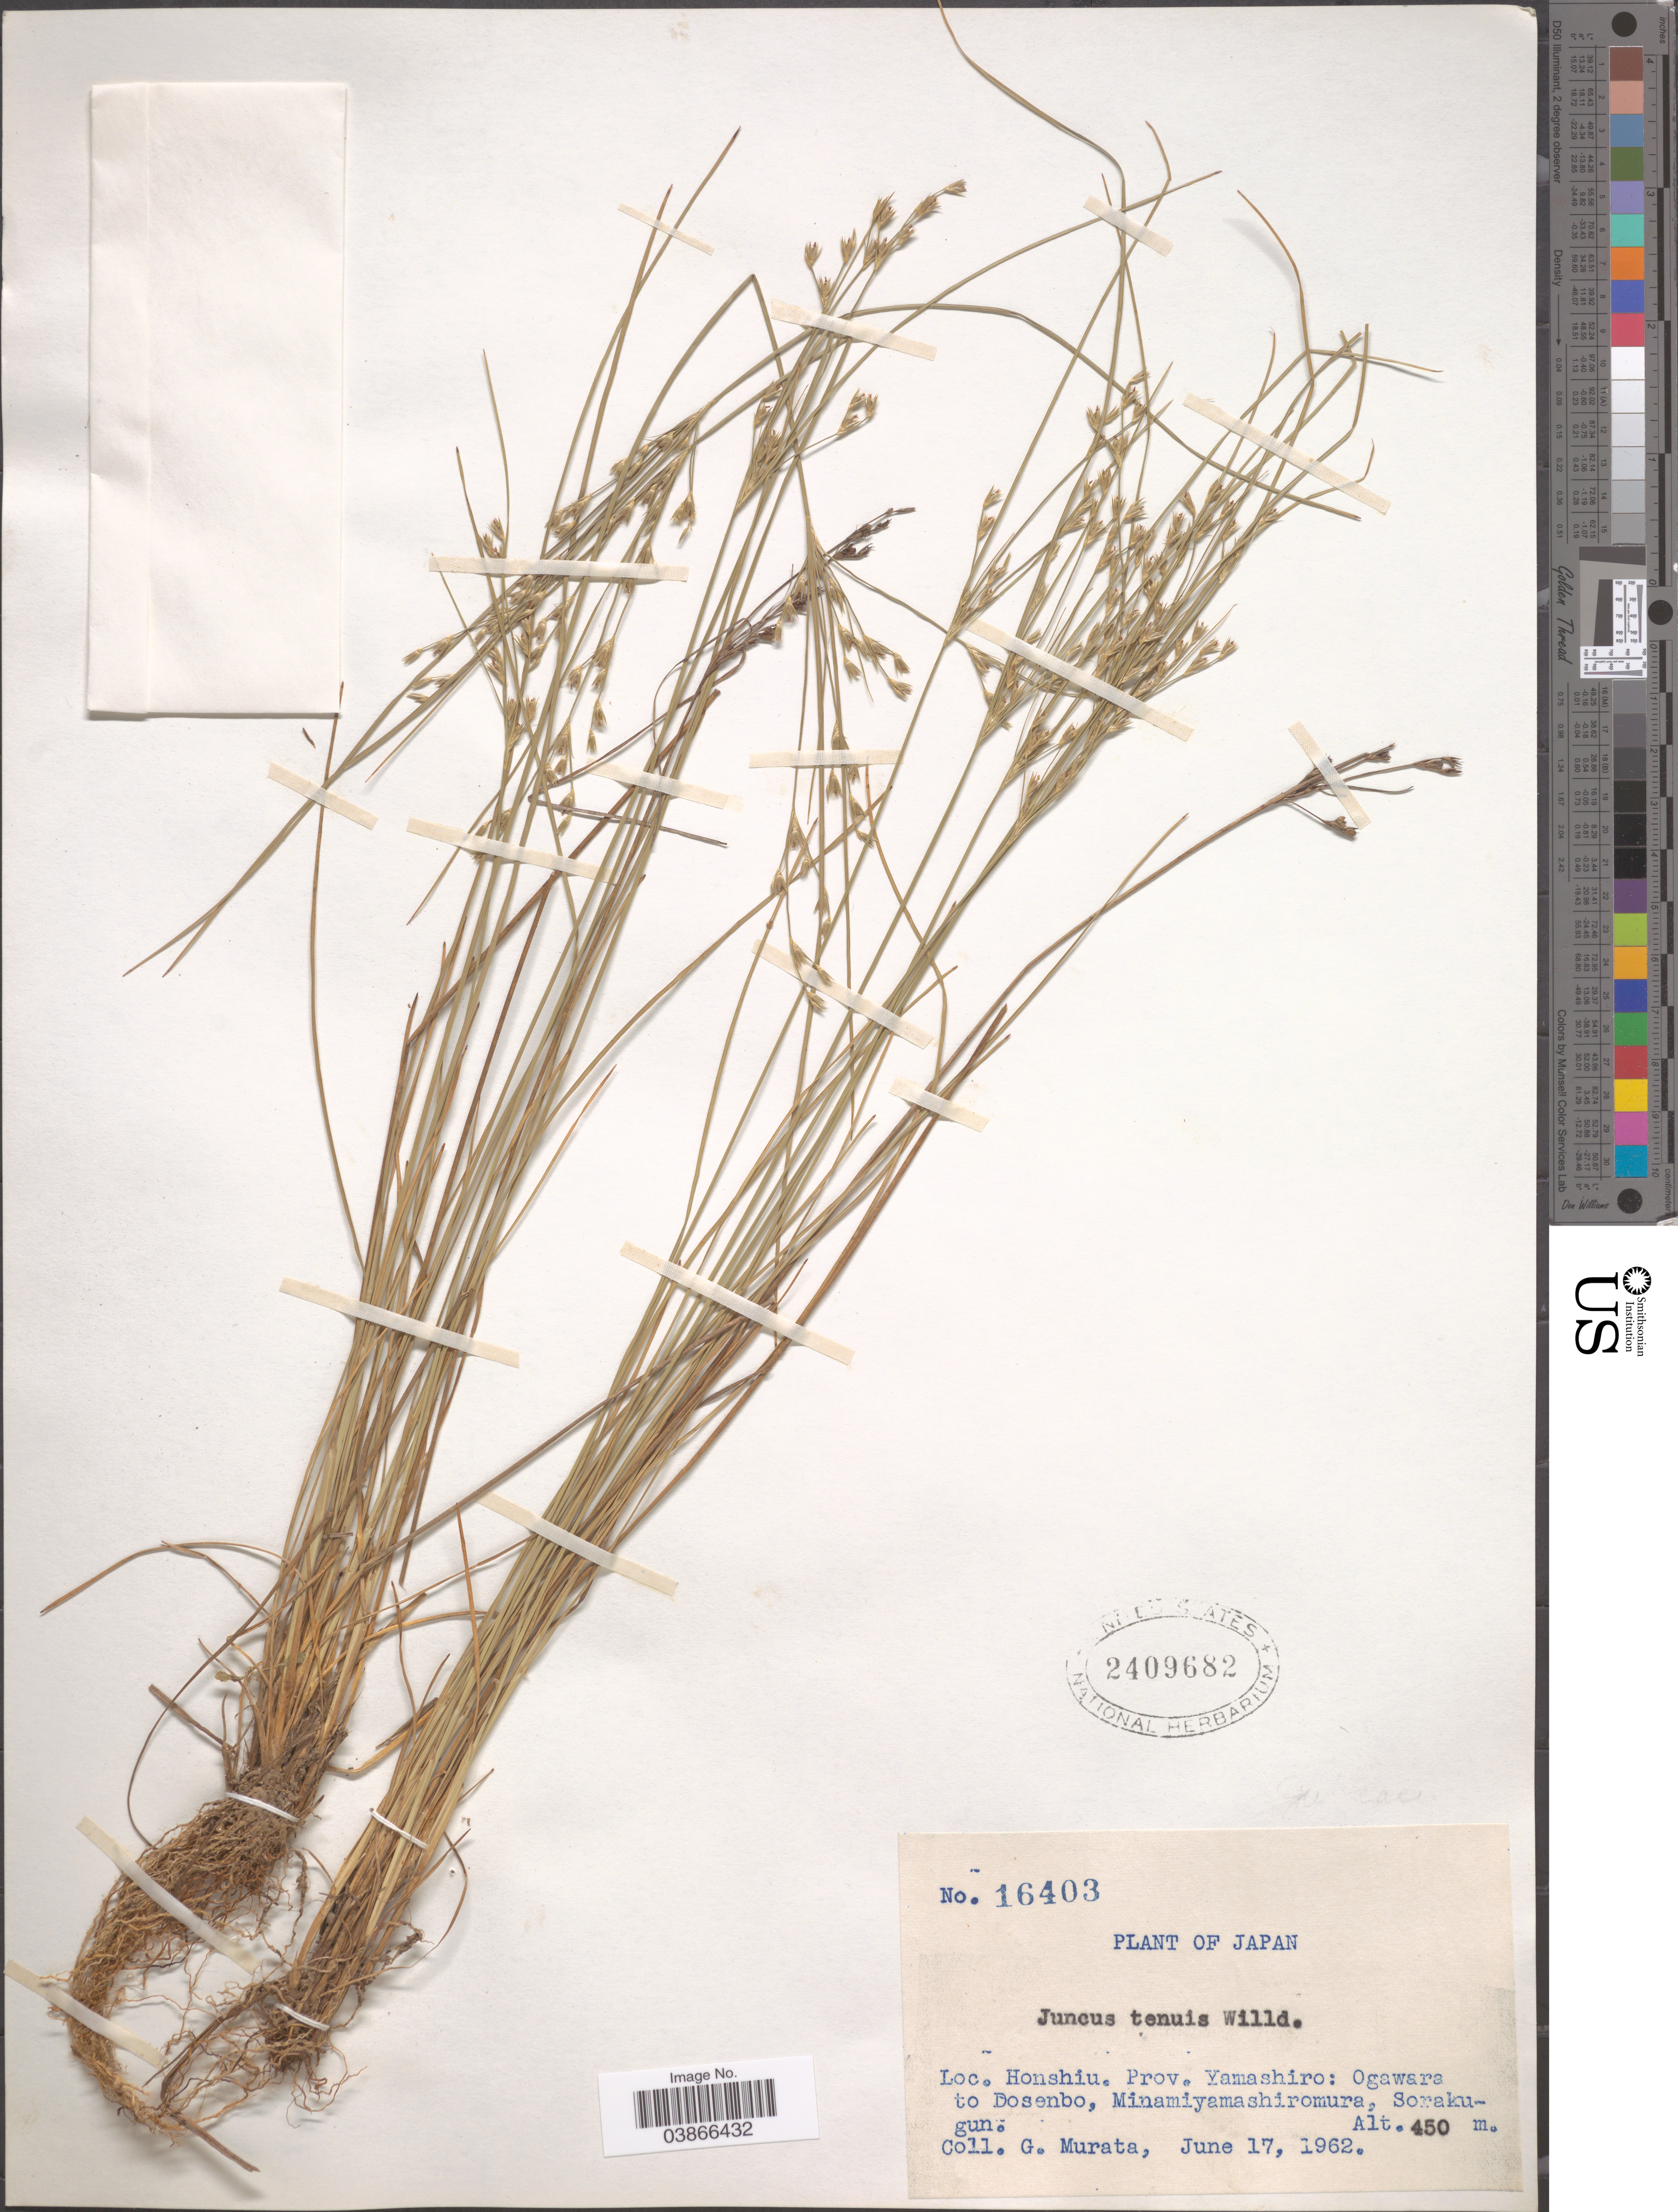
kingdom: Plantae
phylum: Tracheophyta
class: Liliopsida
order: Poales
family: Juncaceae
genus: Juncus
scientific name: Juncus tenuis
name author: Willd.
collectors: G. Murata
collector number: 16403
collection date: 1962-06-17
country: Japan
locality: Honshiu. Prov. Yamashiro: Ogawara to Dosenbo, Minamiyamashiromura, Soraku-gun.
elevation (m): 450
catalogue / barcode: US 2409682